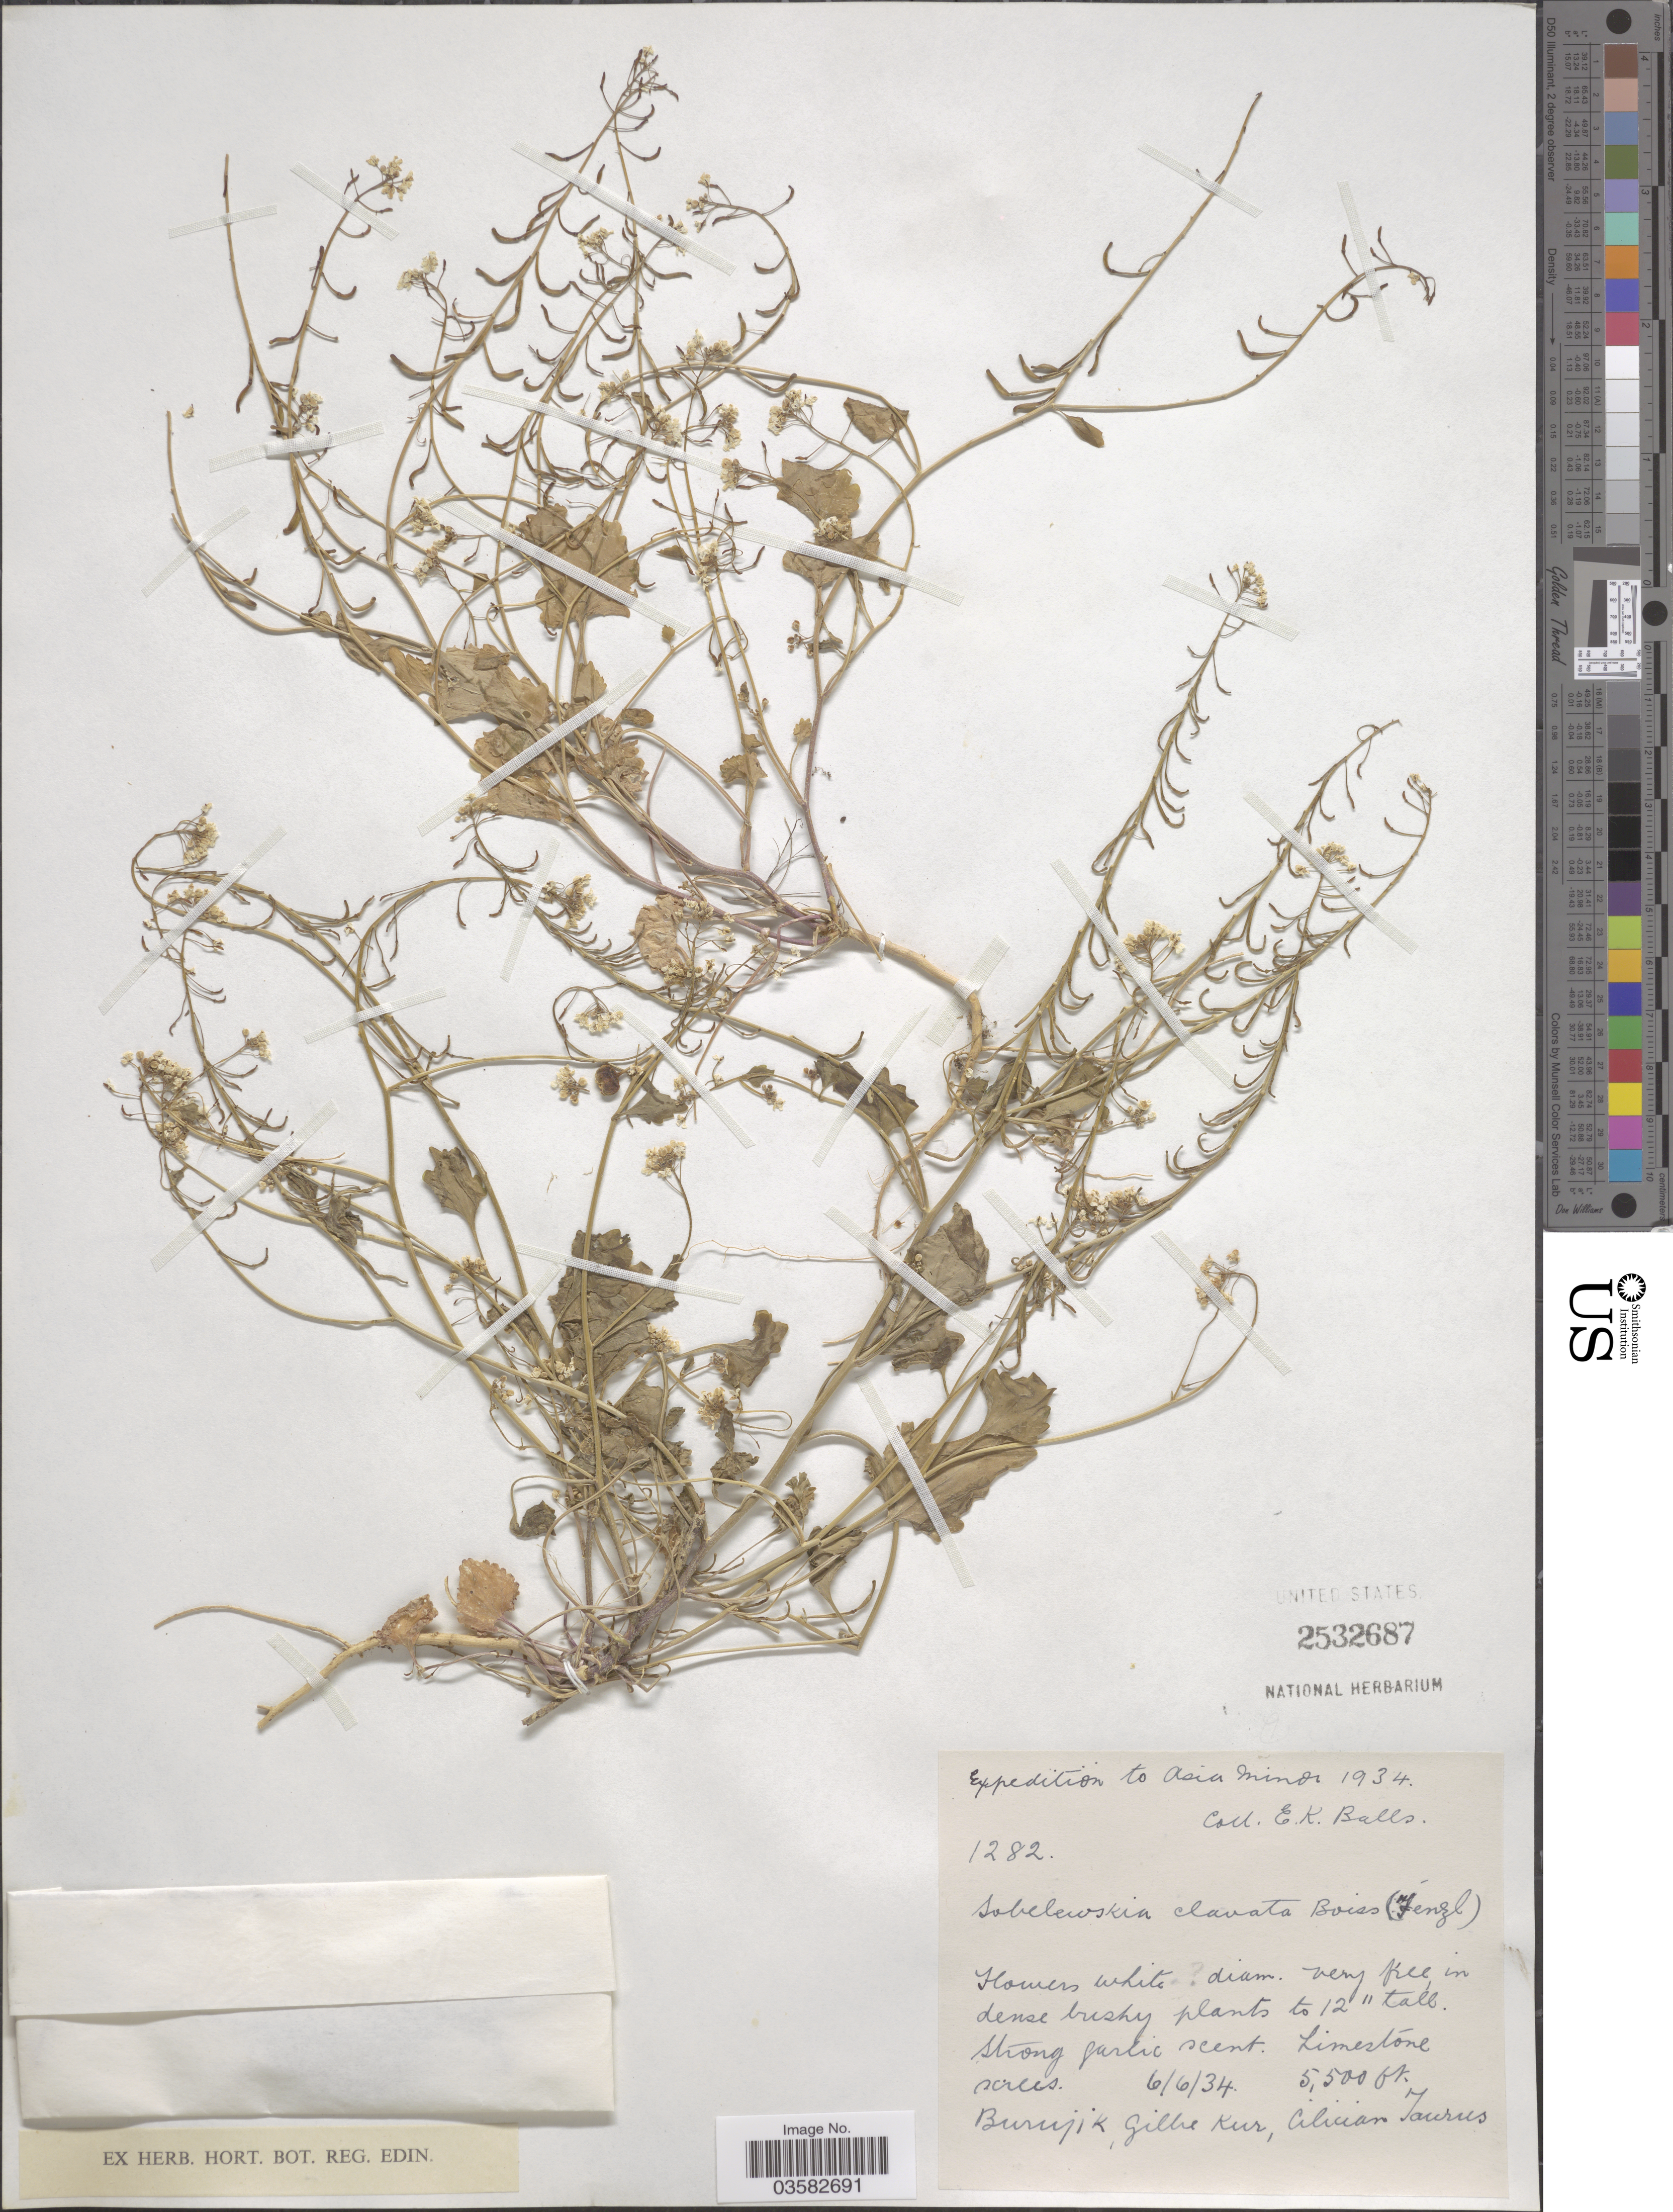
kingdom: Plantae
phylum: Tracheophyta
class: Magnoliopsida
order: Brassicales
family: Brassicaceae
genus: Sobolewskia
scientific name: Sobolewskia clavata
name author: Fenzl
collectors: E. K. Balls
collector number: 1282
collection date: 1934-06-06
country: Turkey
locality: Asian Minor.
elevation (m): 1676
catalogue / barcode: US 2532687